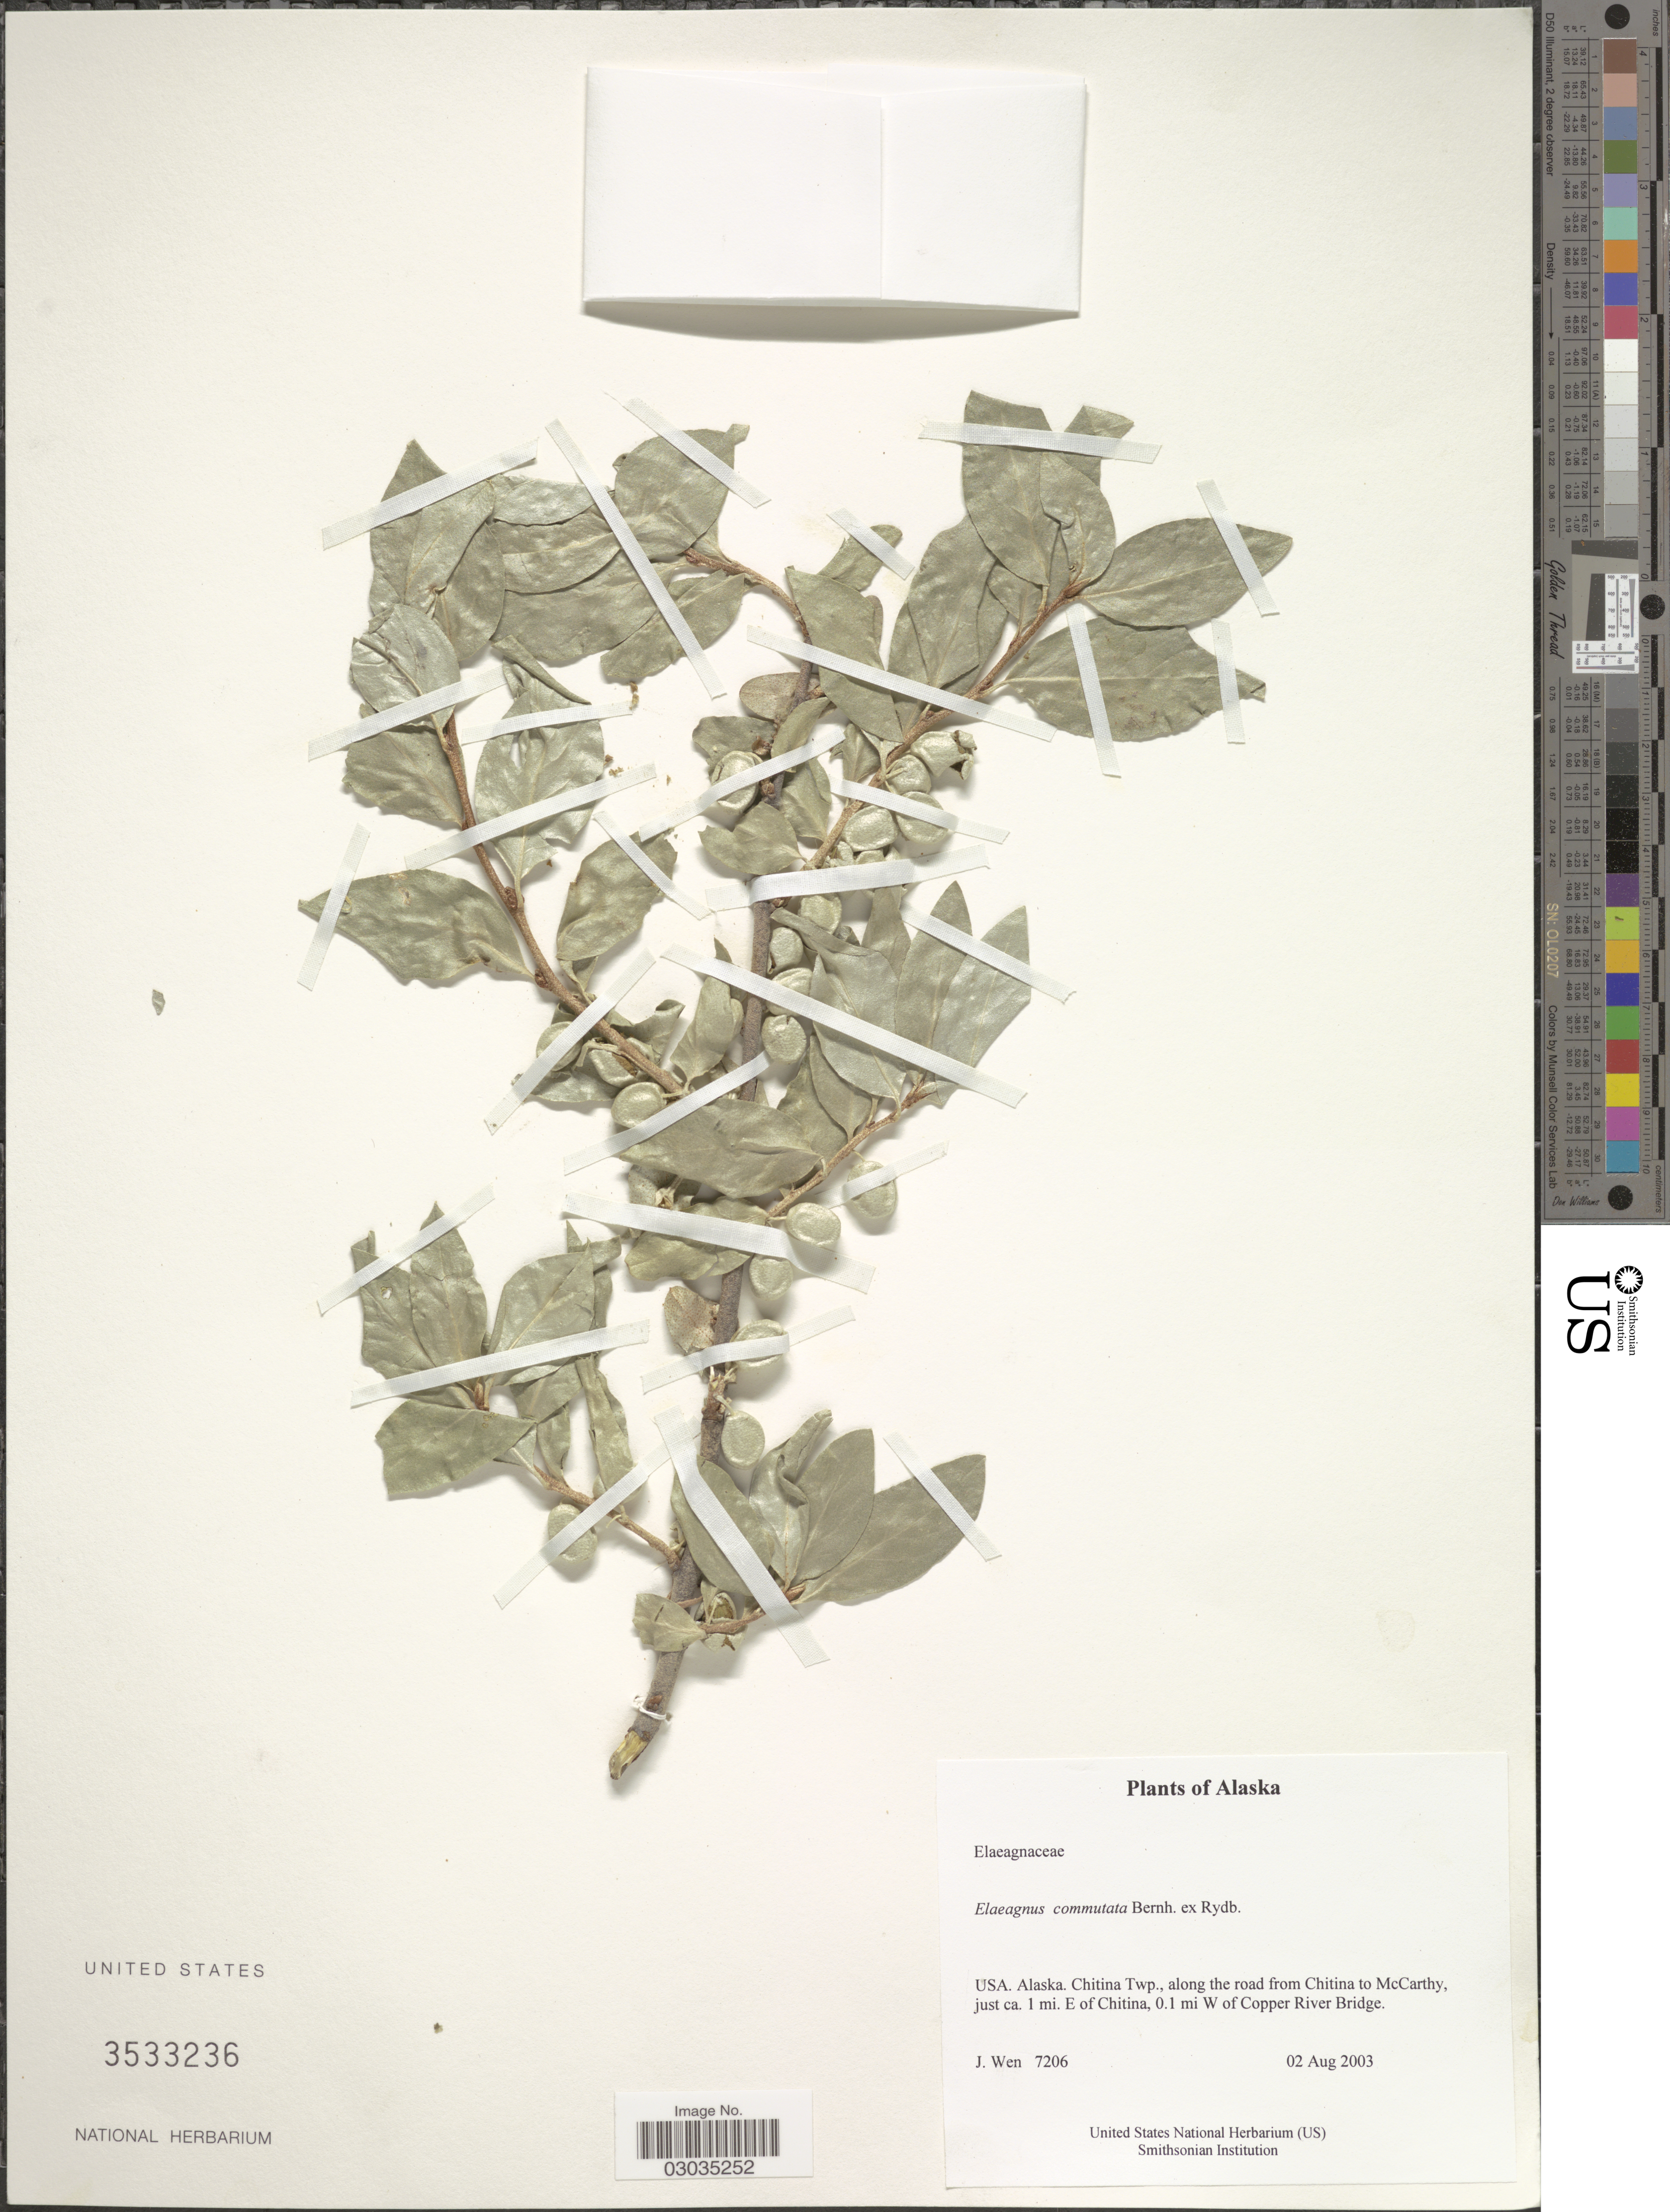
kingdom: Plantae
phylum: Tracheophyta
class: Magnoliopsida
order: Rosales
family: Elaeagnaceae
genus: Elaeagnus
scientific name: Elaeagnus commutata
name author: Bernh. ex Rydb.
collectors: J. Wen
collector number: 7206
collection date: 2003-08-02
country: United States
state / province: Alaska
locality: Chitina Twp., along the road from Chitina to McCarthy, just ca. 1 mi. E of Chitina, 0.1 mi W of Copper River Bridge.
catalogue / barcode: US 3533236